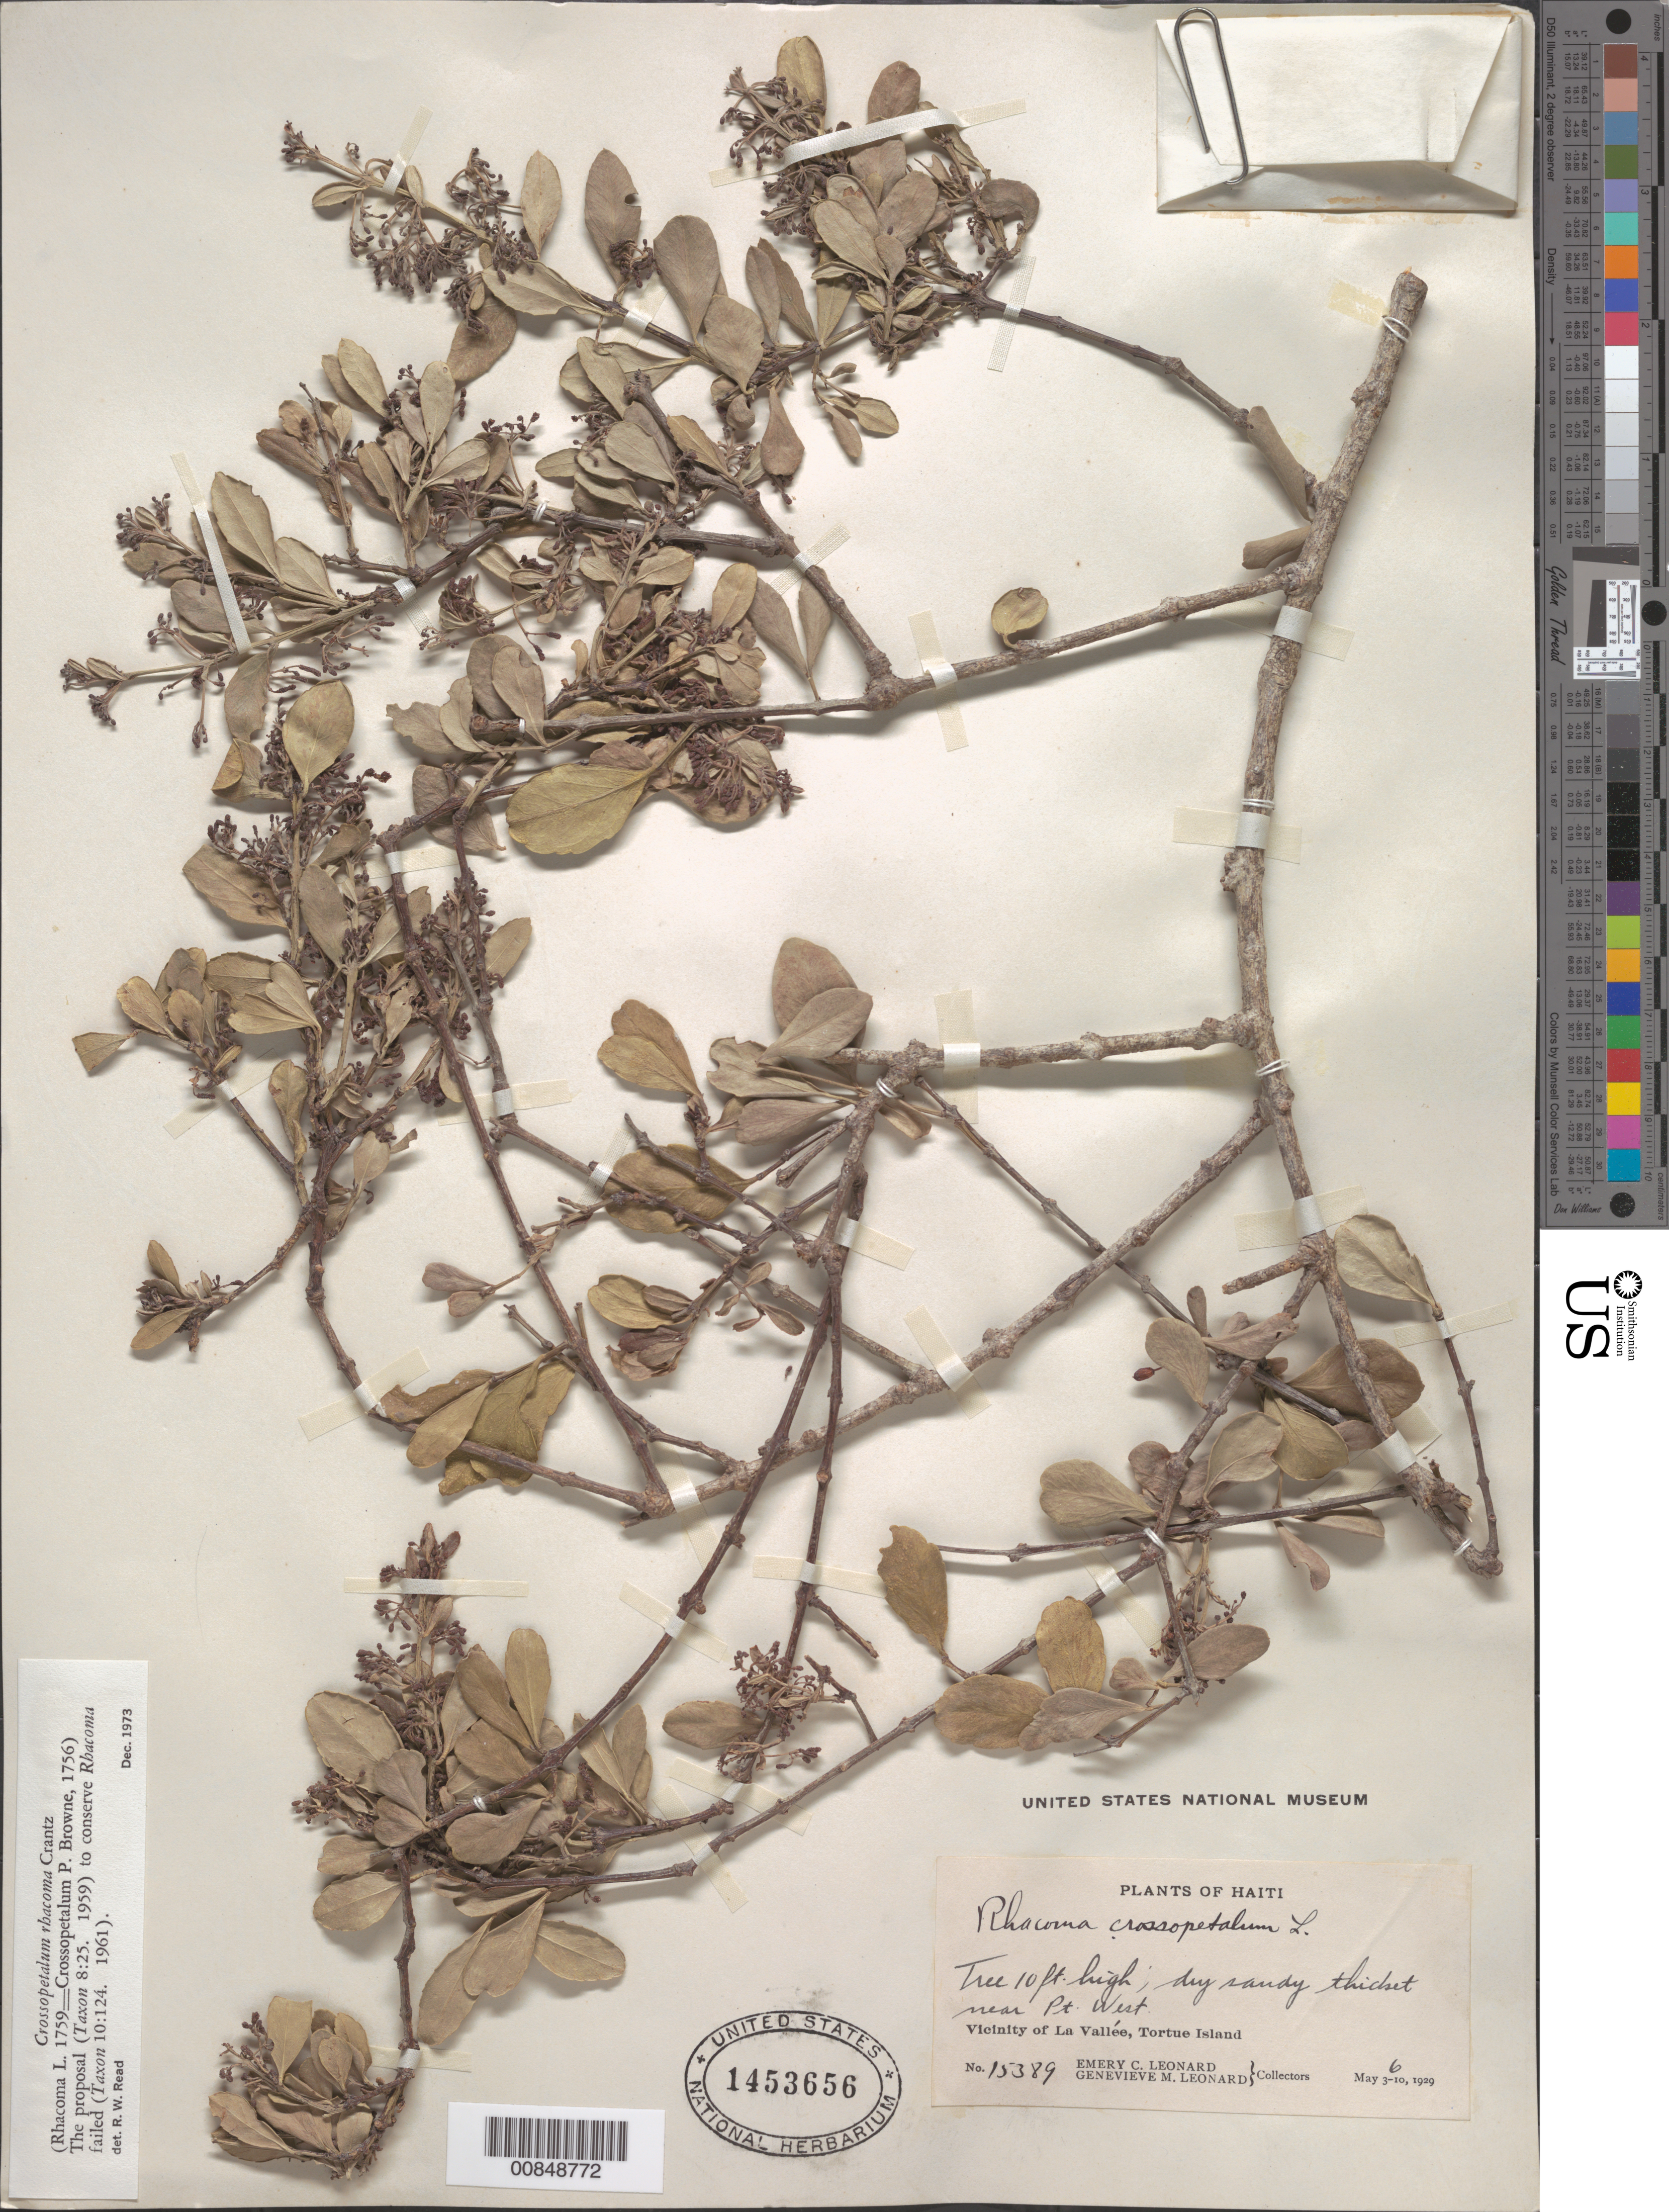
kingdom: Plantae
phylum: Tracheophyta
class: Magnoliopsida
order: Celastrales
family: Celastraceae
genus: Crossopetalum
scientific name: Crossopetalum rhacoma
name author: Crantz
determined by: Read, Robert W., (US), NMNH (UNITED STATES)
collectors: E. C. Leonard & G. M. Leonard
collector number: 15389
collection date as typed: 06 May 1929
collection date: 1929-05-06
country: Haiti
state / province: Nord-Ouest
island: Île de la Tortue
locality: Vicinity of La Vallée, near Pt. West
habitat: Dry sandy thicket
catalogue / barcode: US 1453656